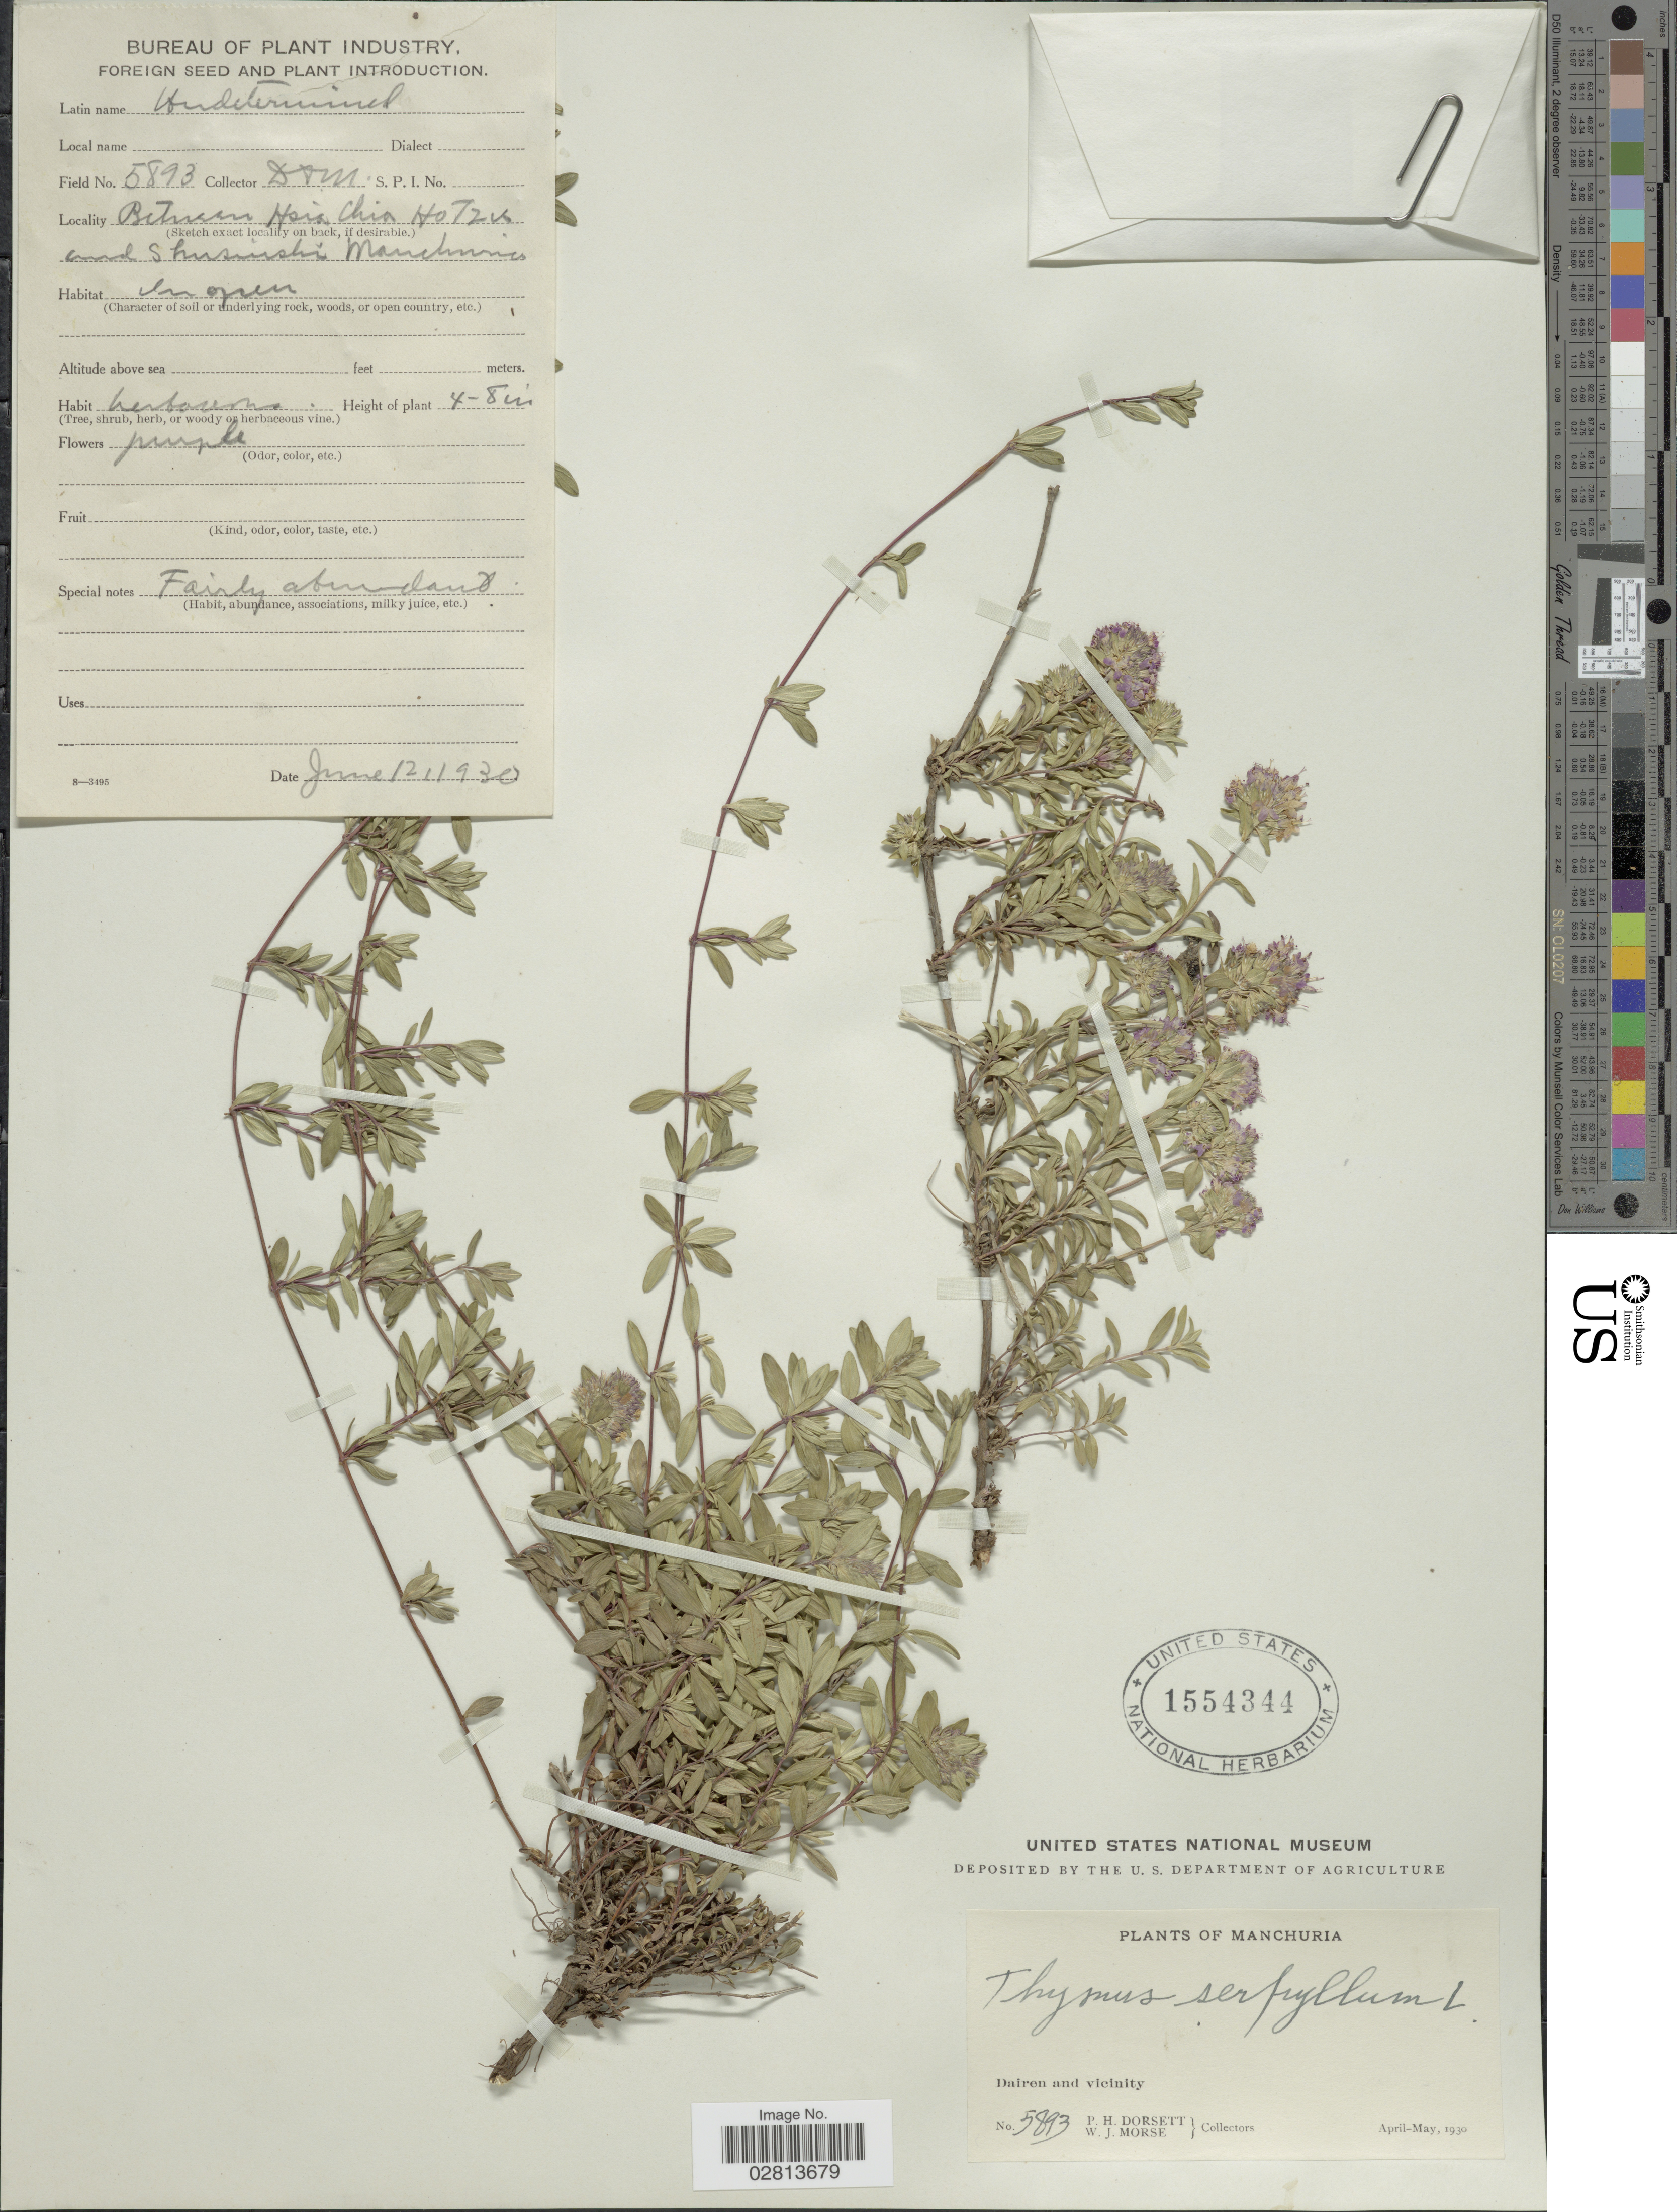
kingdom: Plantae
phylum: Tracheophyta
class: Magnoliopsida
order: Lamiales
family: Lamiaceae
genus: Thymus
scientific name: Thymus serpyllum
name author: L.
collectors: P. H. Dorsett & W. J. Morse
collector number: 5893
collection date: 1930-06-21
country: China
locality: Manchuria. Dairen and vicinity. Bituran Asia Chia Hotzu and Shusinshi Manchuria. [interpreted]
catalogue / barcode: US 1554344